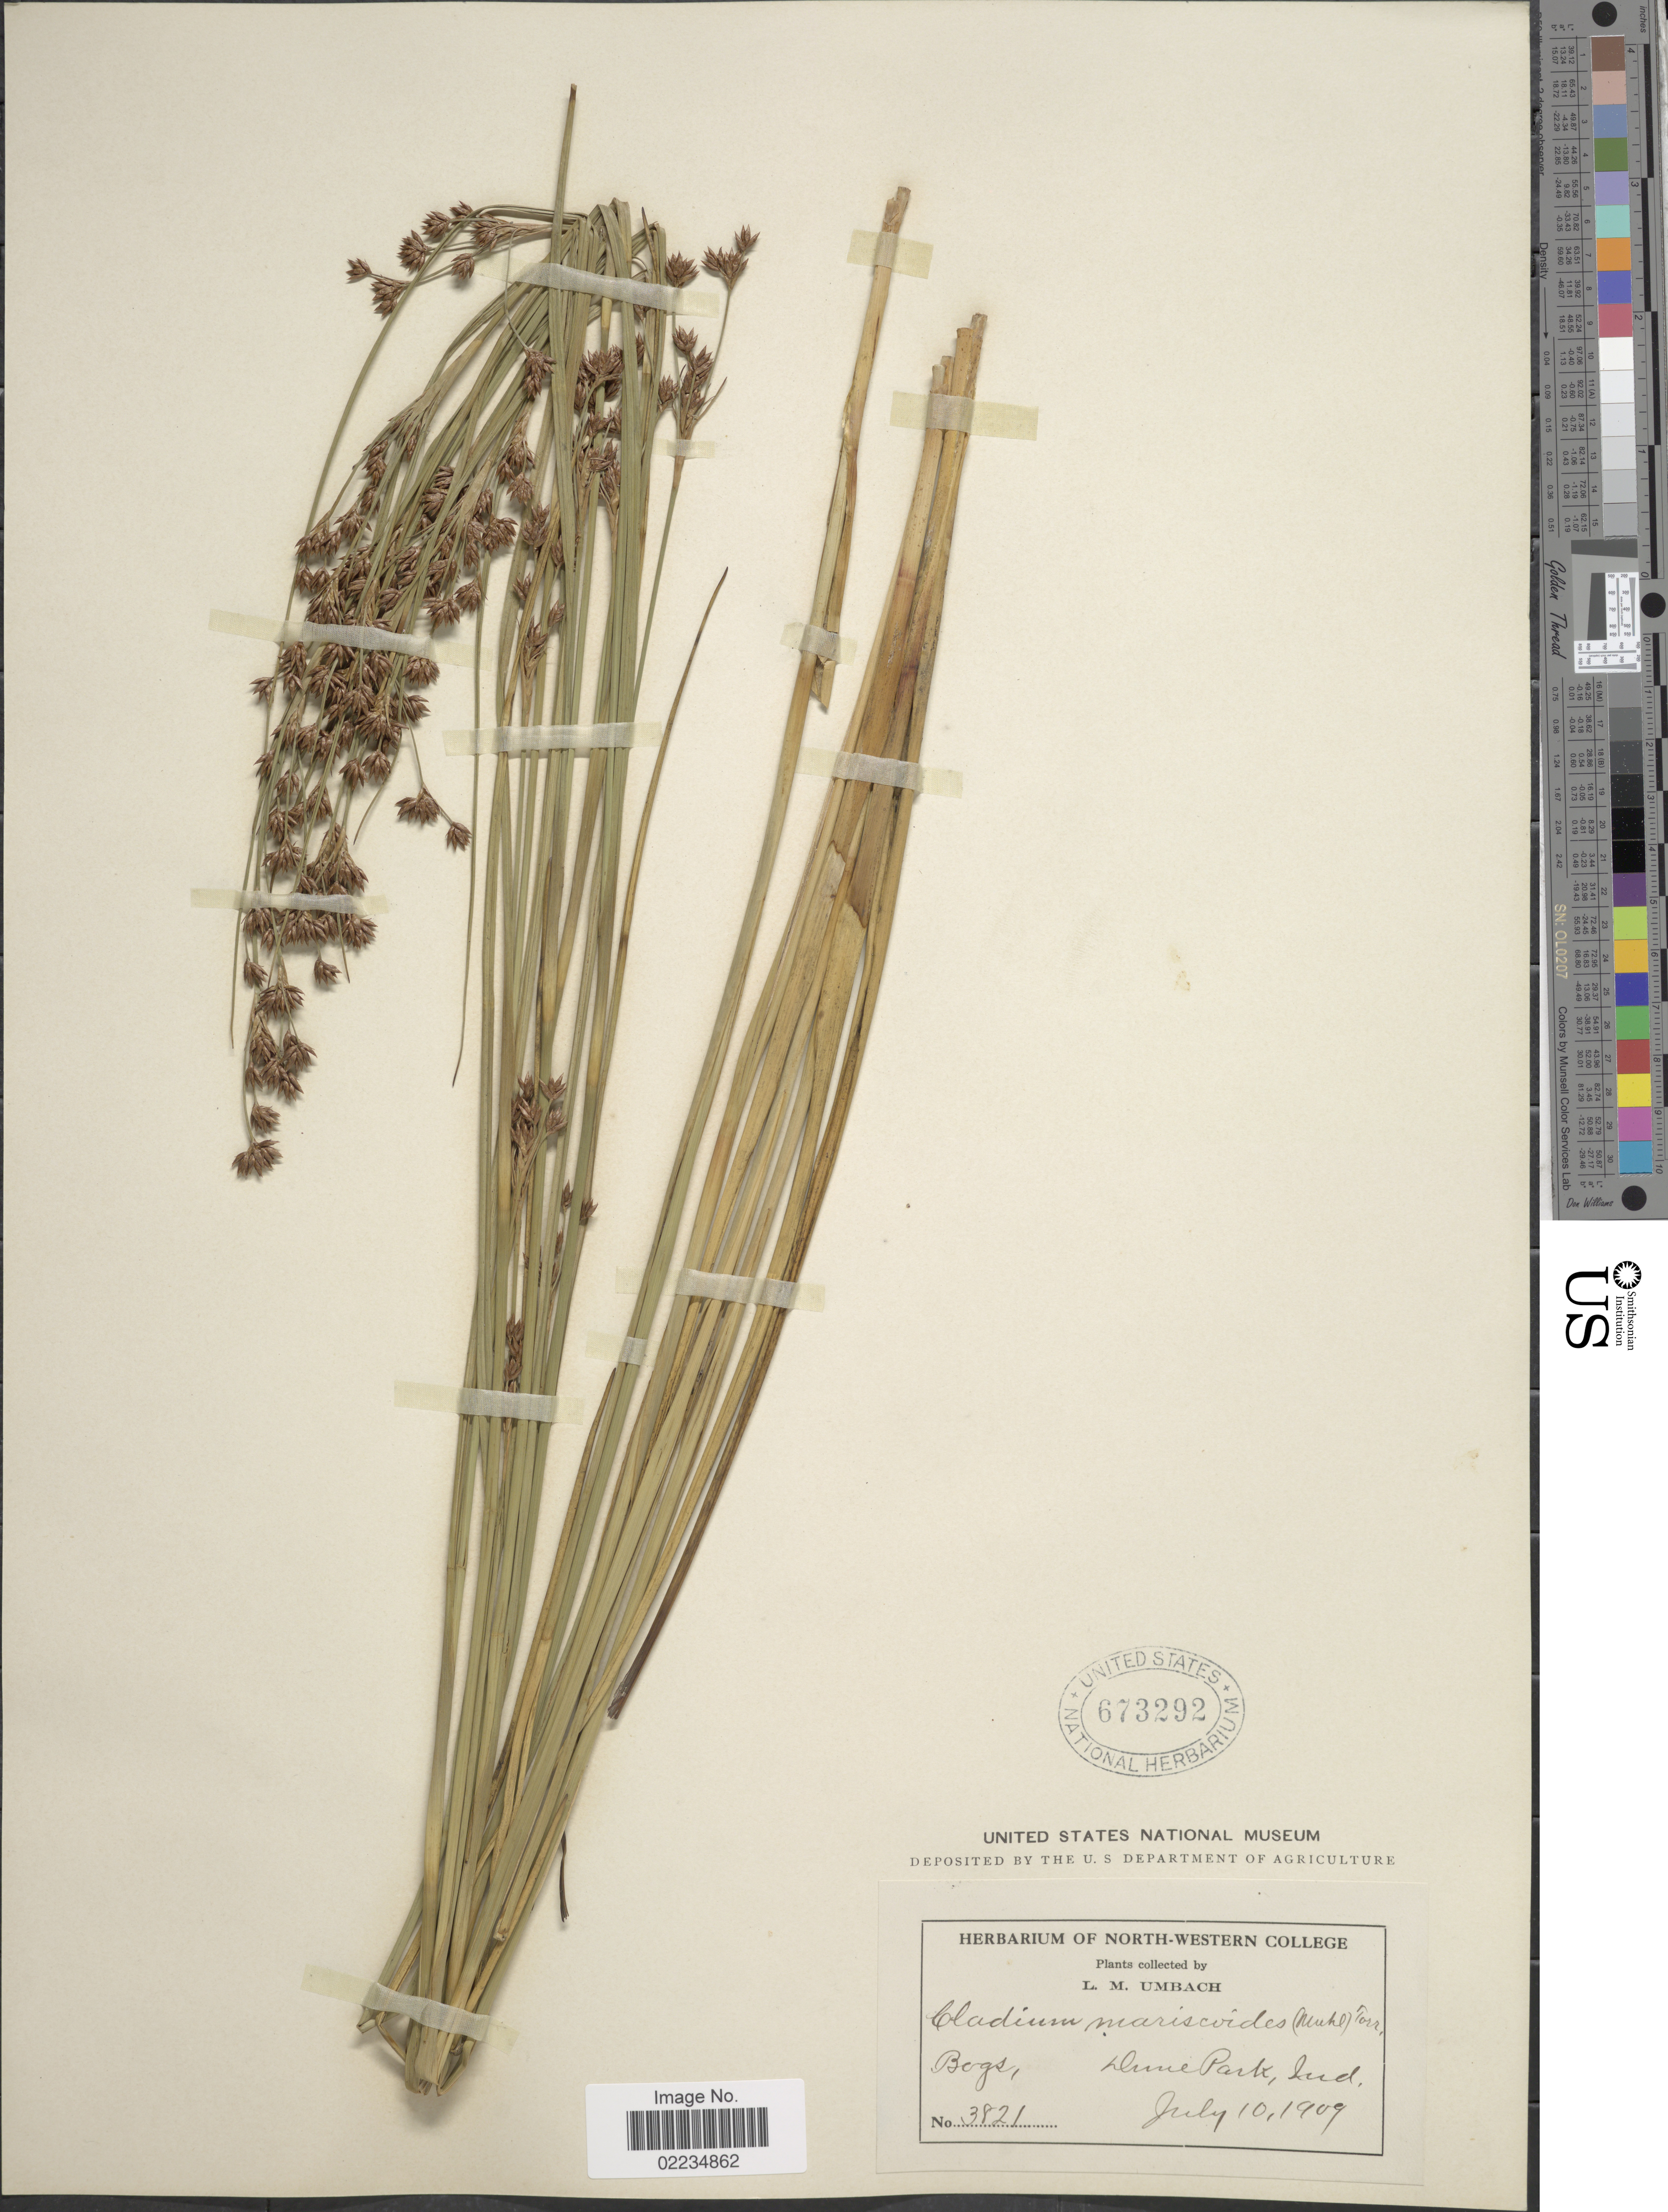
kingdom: Plantae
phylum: Tracheophyta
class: Liliopsida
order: Poales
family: Cyperaceae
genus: Cladium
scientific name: Cladium mariscoides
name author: (Muhl.) Torr.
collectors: L. M. Umbach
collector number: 3821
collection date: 1909-07-10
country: United States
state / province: Indiana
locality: Dune Park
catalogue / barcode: US 673292